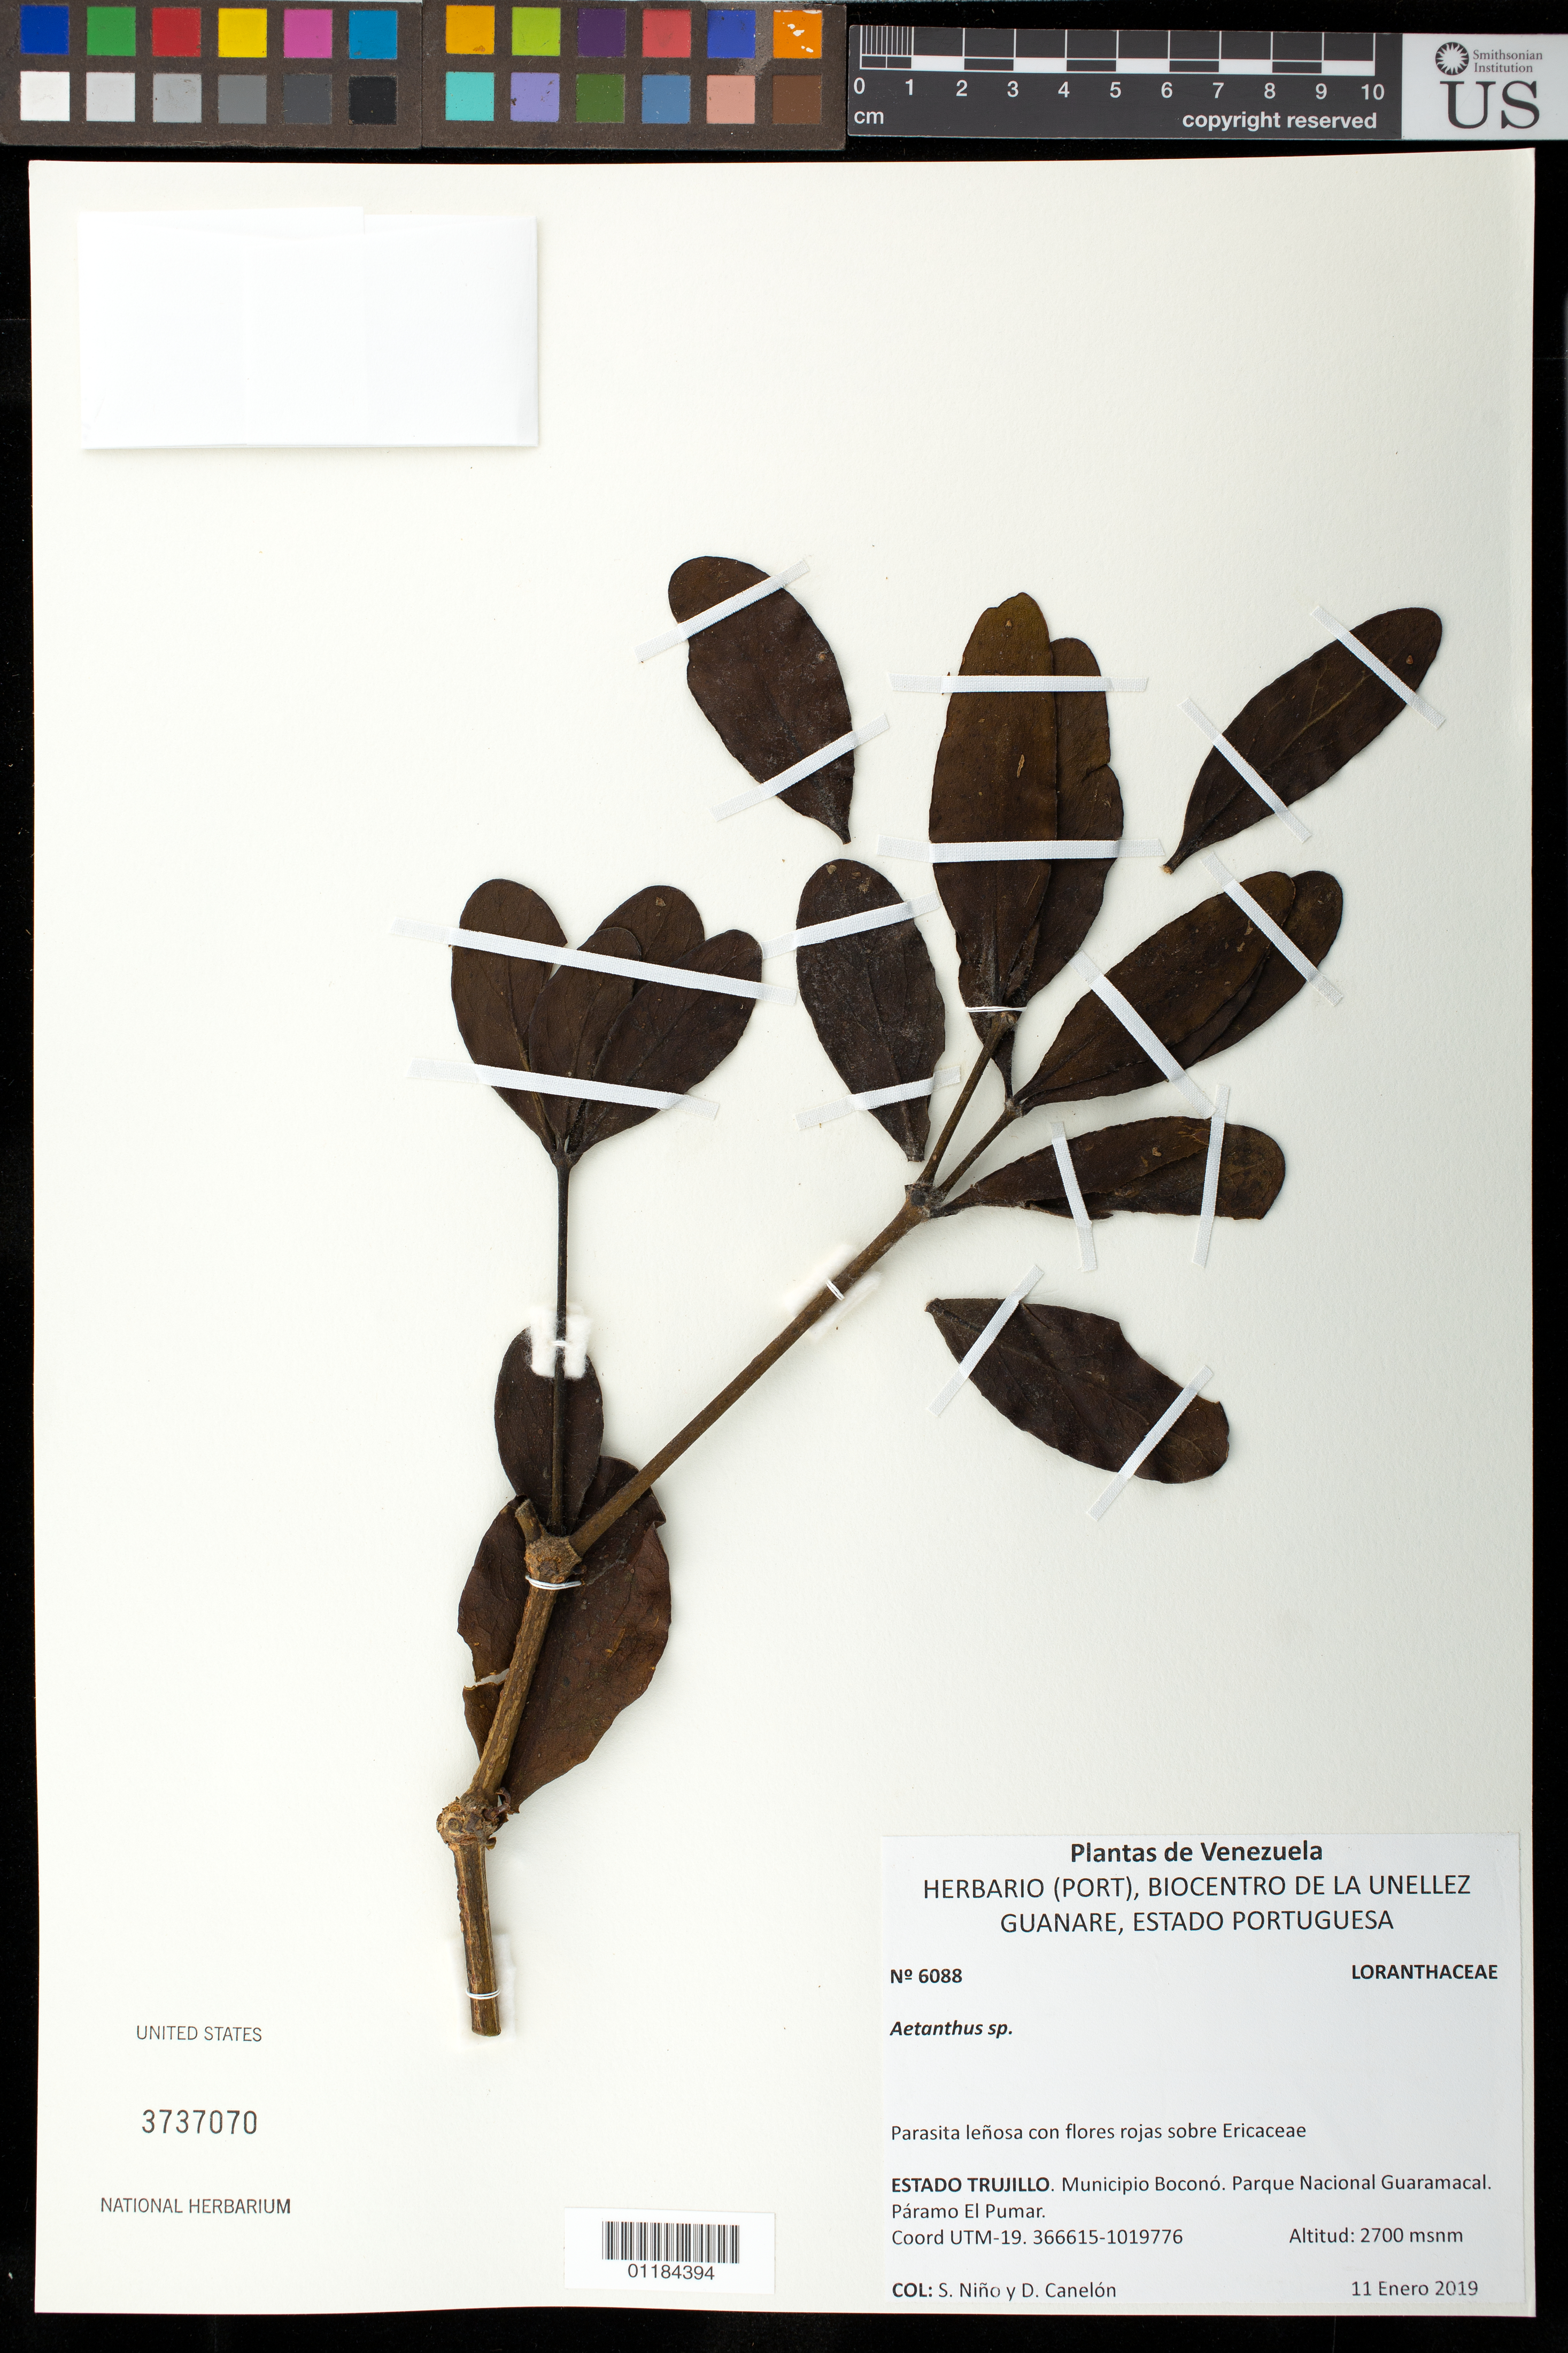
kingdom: Plantae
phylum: Tracheophyta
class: Magnoliopsida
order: Santalales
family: Loranthaceae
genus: Aetanthus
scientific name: Aetanthus sp.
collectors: S. M. Niño & D. Canelón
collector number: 6088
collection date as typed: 11 Enero 2019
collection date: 2019-01-11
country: Venezuela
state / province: Trujillo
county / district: Boconó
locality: Parque Nacional Guaramacal. Paramo El Pumar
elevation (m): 2700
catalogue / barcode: US 3737070